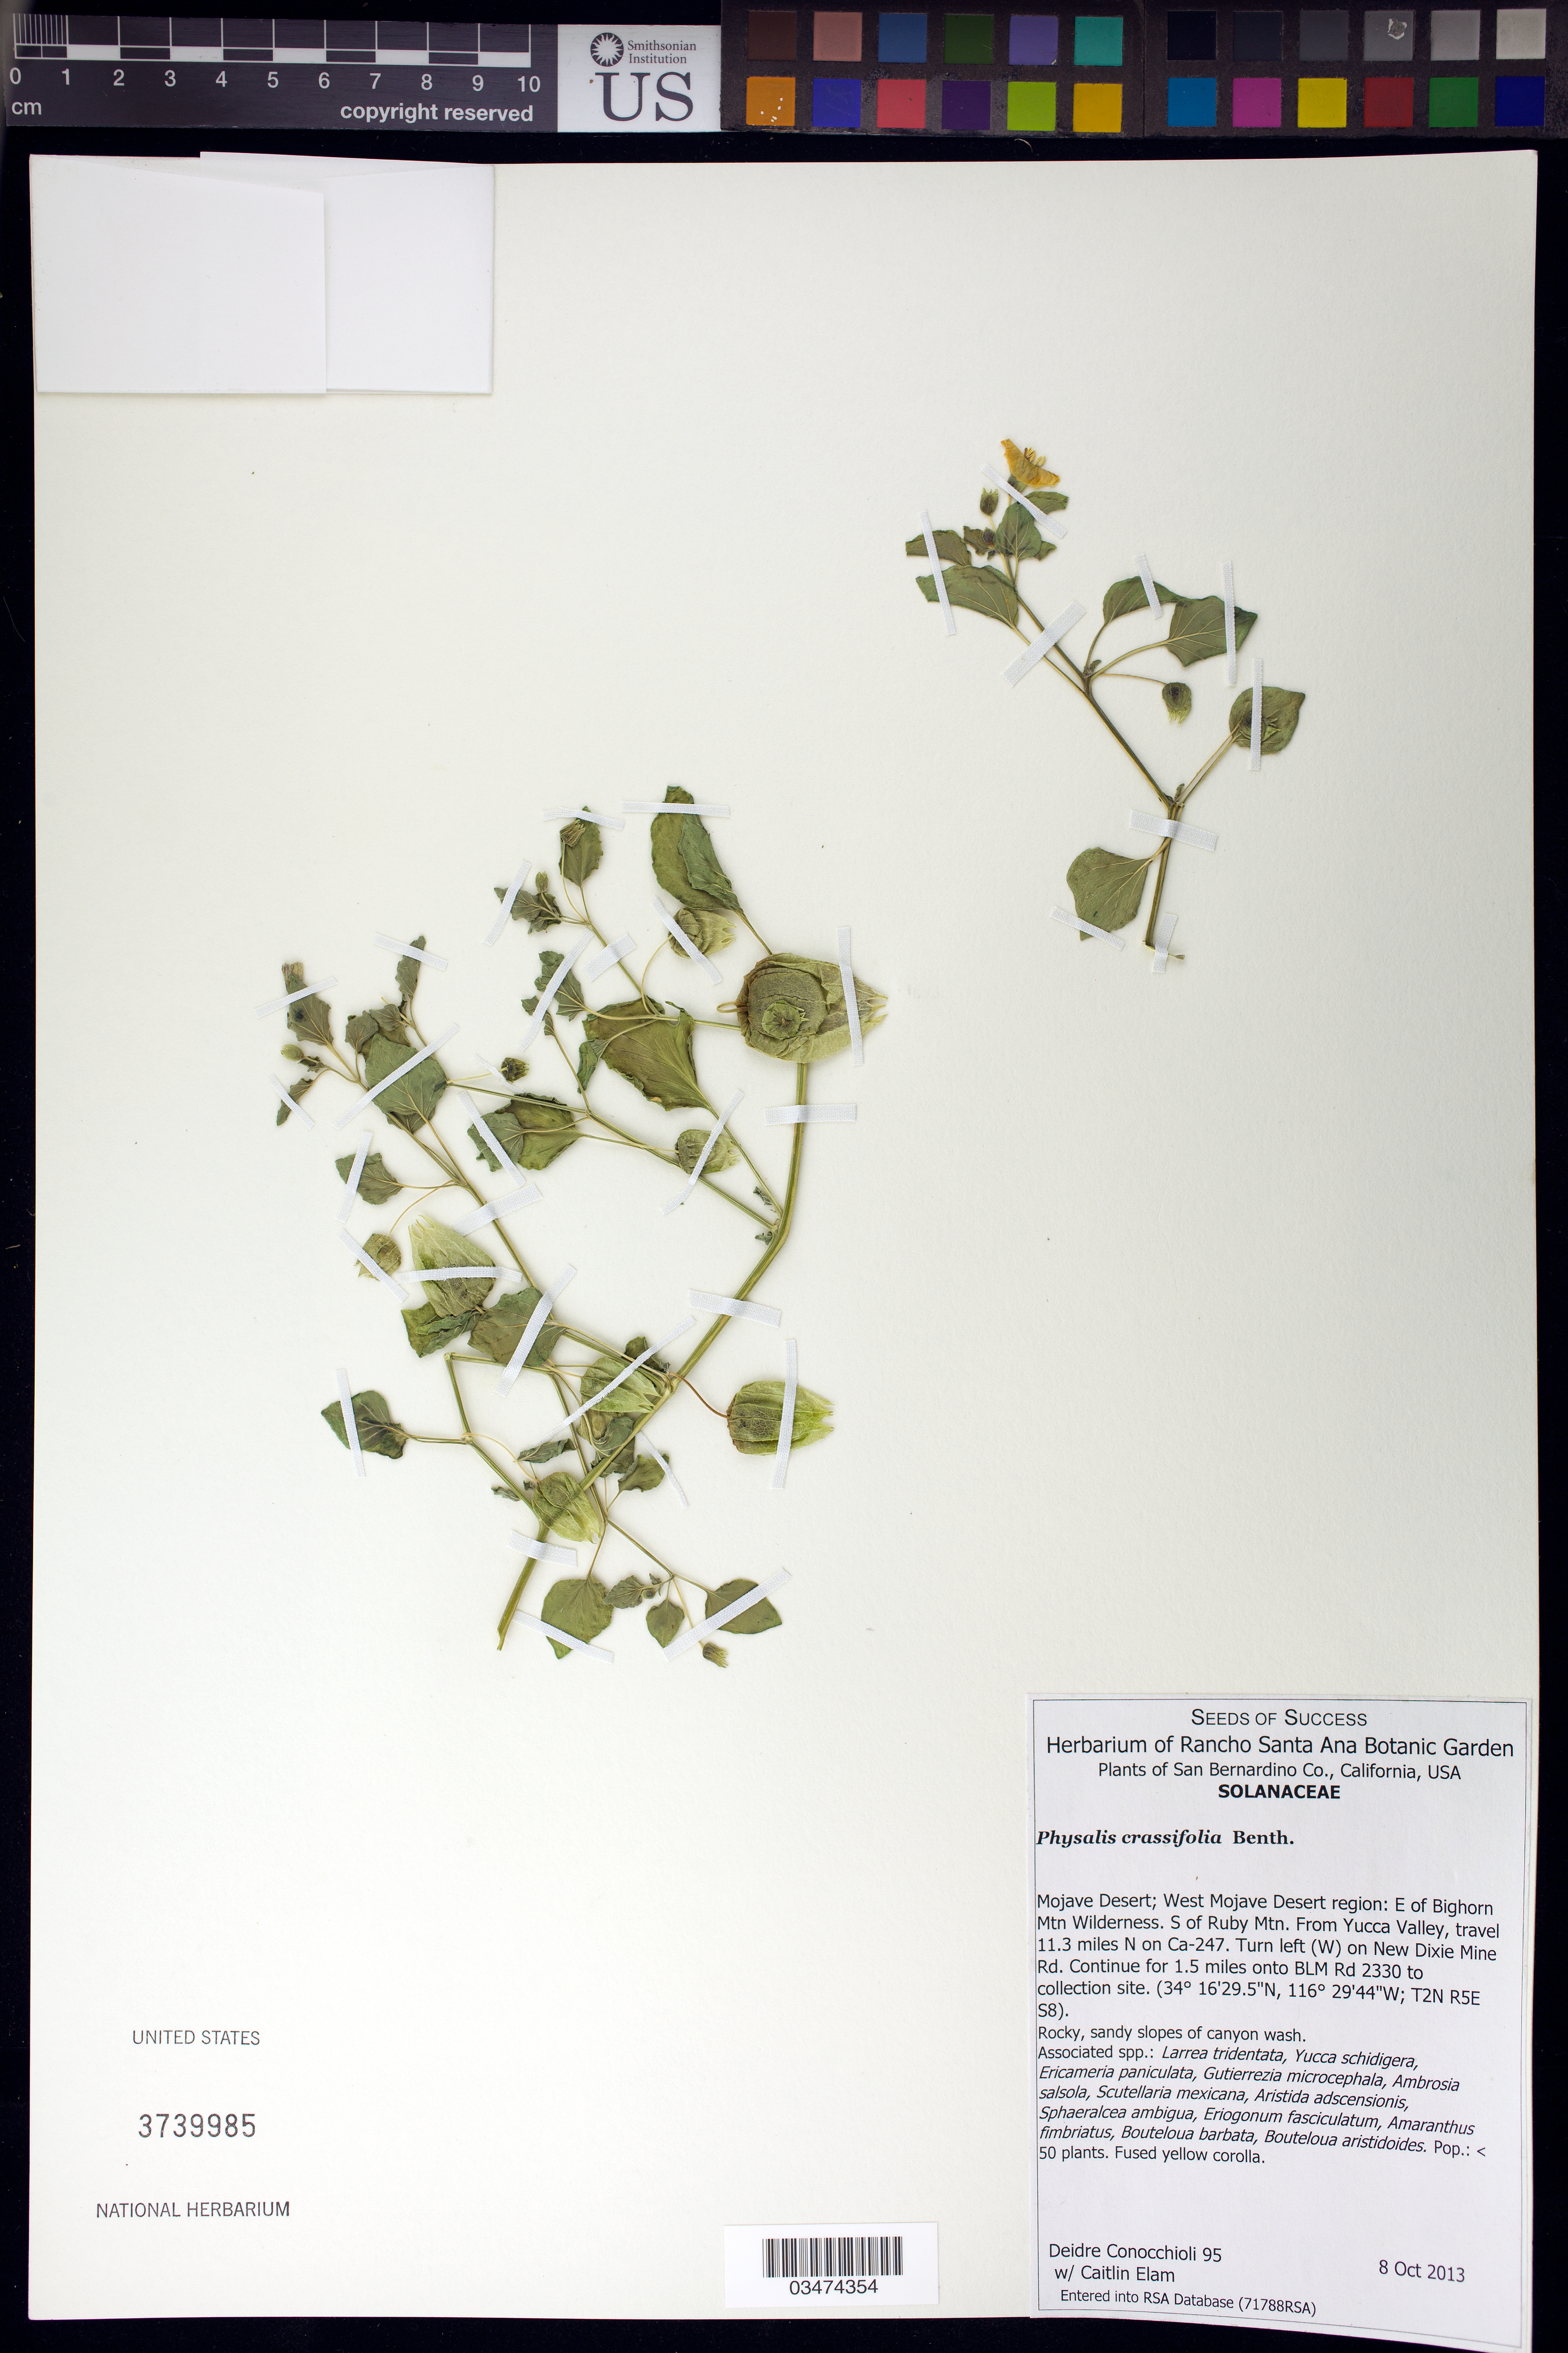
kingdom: Plantae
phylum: Tracheophyta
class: Magnoliopsida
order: Solanales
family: Solanaceae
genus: Physalis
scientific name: Physalis crassifolia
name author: Benth.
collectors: D. Conocchioli & C. Elam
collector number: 95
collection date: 2013-10-08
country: United States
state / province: California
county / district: San Bernardino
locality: Mojave Desert, west region, E of Bighorn Mtn Wilderness. S of Ruby Mtn. 11.3 mi. N on CA-247, turn left (W) on New Dixie Mine Rd. for 1.5 mi. onto BLM Rd 2330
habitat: Rocky, sandy slopes of canyon wash.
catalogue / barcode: US 3739985